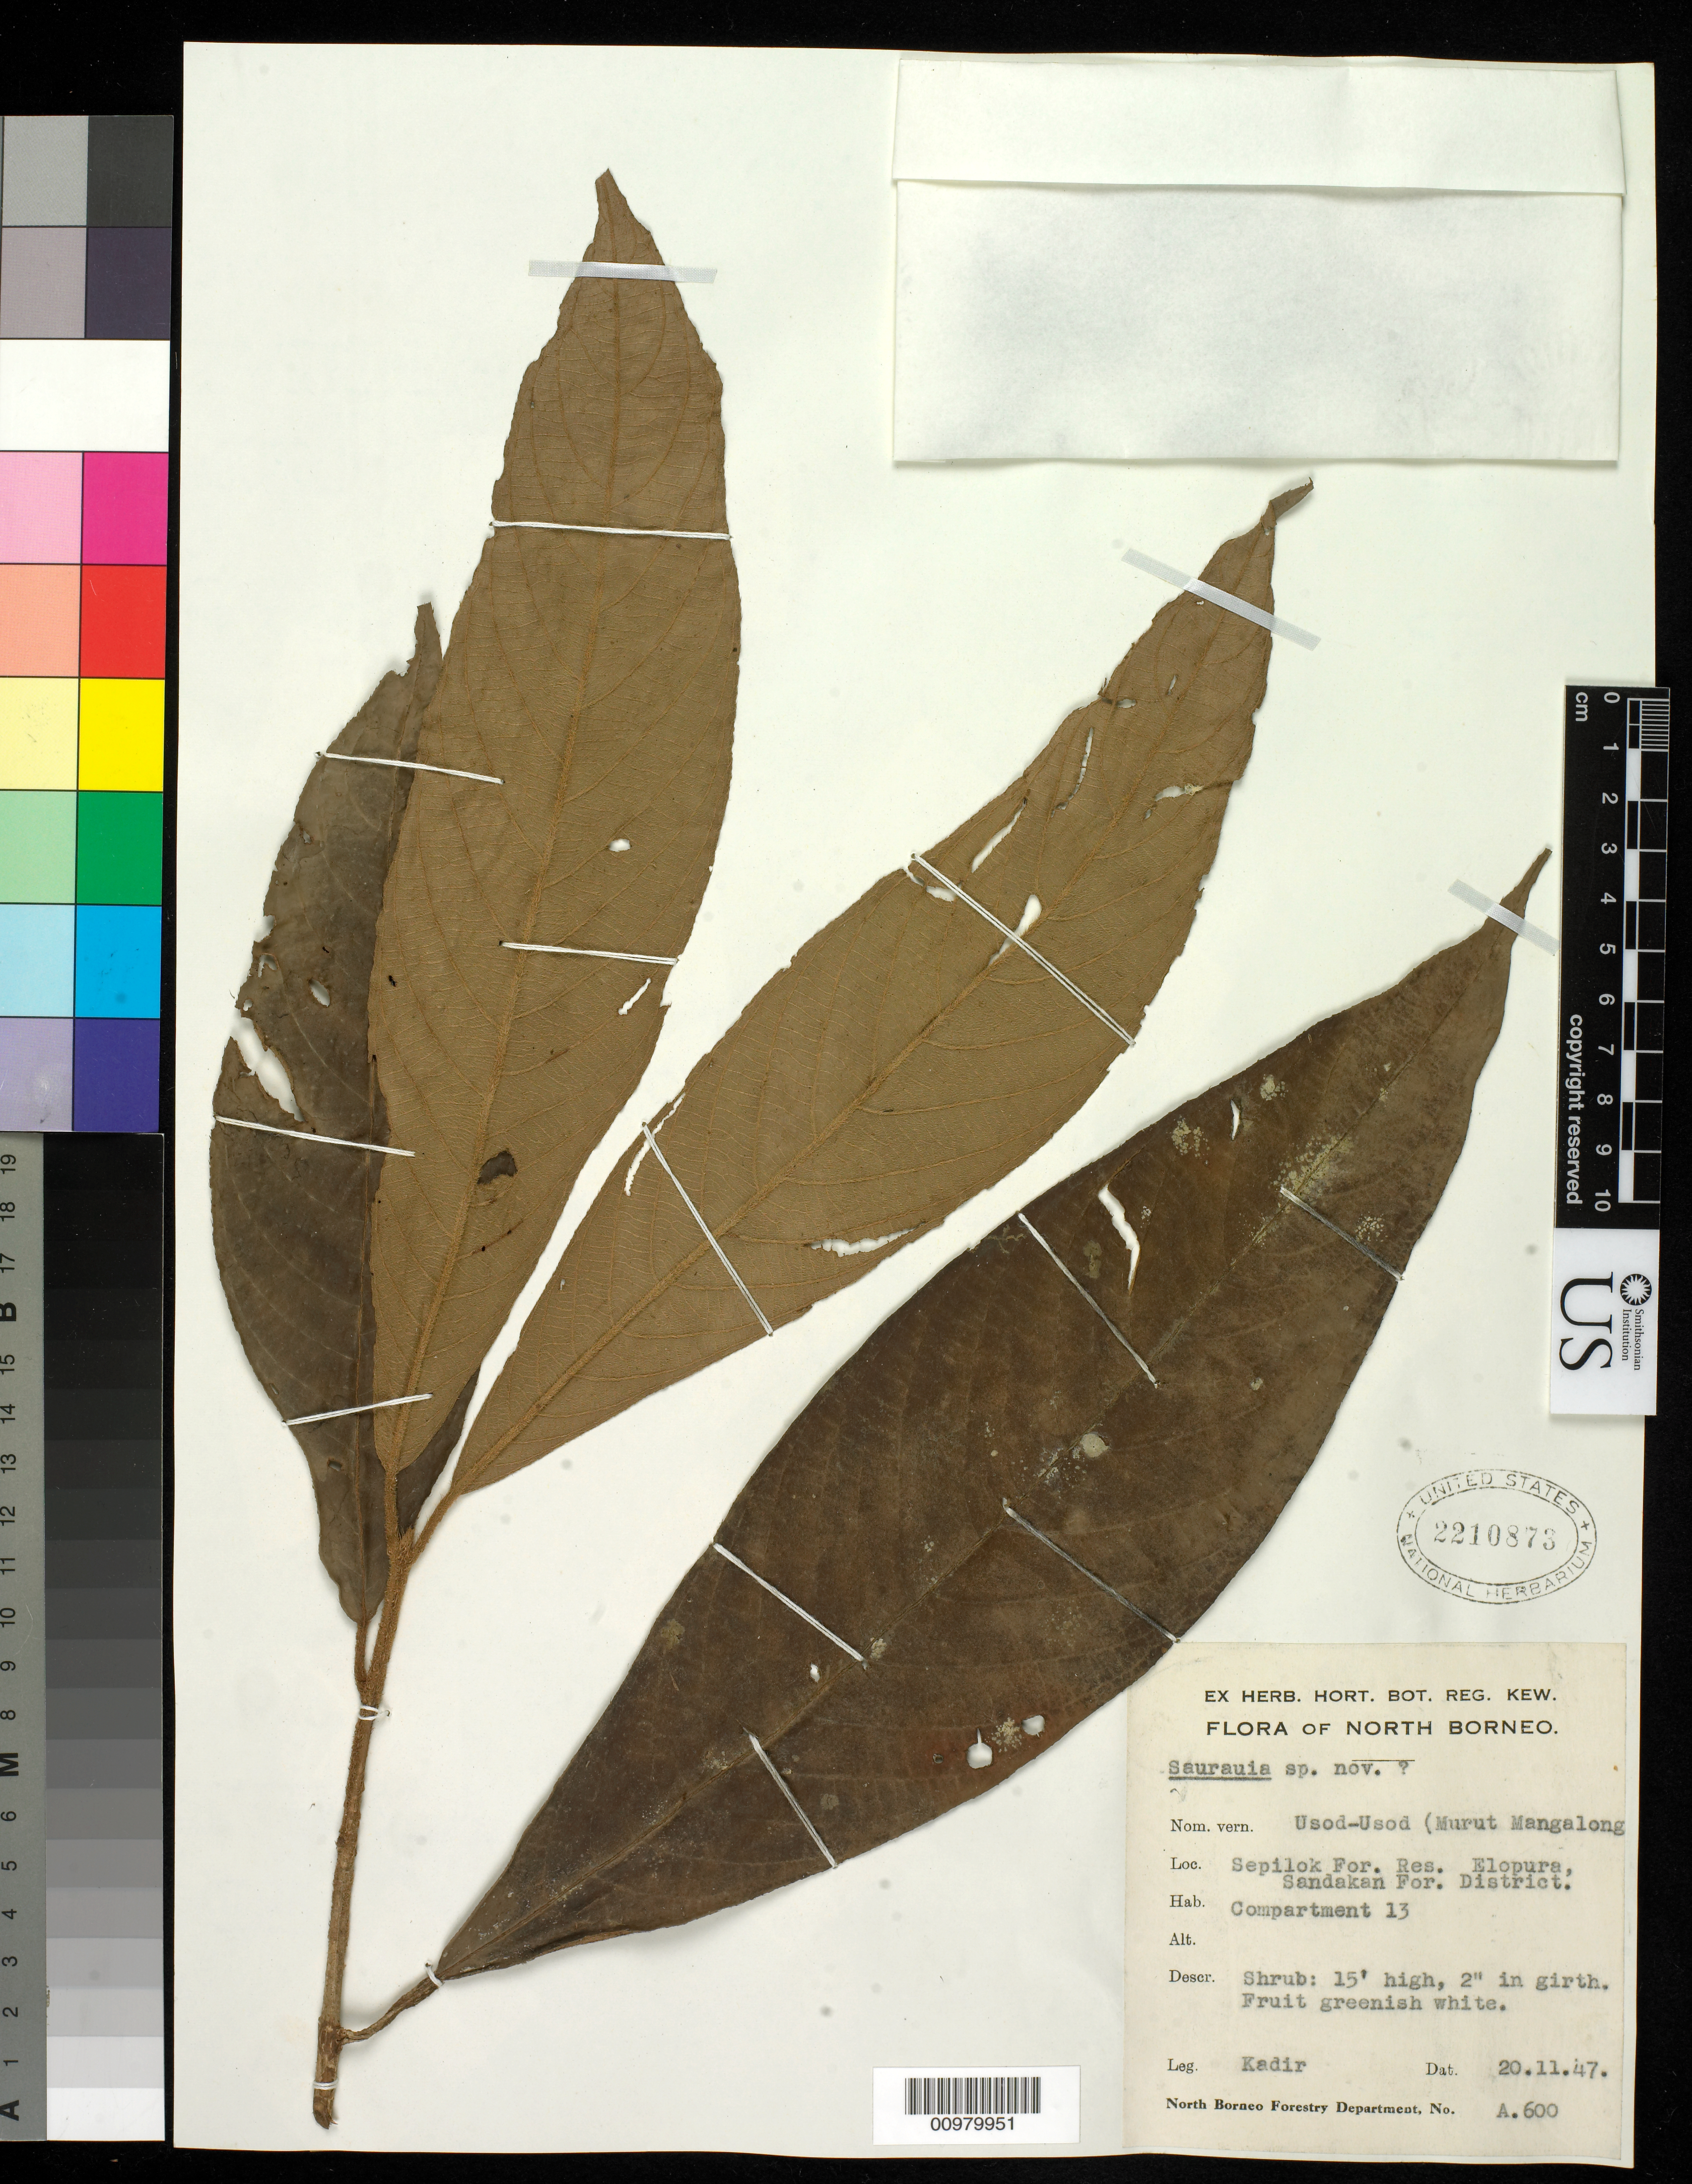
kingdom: Plantae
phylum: Tracheophyta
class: Magnoliopsida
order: Ericales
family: Actinidiaceae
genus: Saurauia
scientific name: Saurauia sp.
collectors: Kadir Bin Abdul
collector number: A 600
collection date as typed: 20 Nov 1947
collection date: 1947-11-20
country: Malaysia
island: Borneo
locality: Sepilok For. Res. Elopura, Sandakan For. District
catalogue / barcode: US 2210873